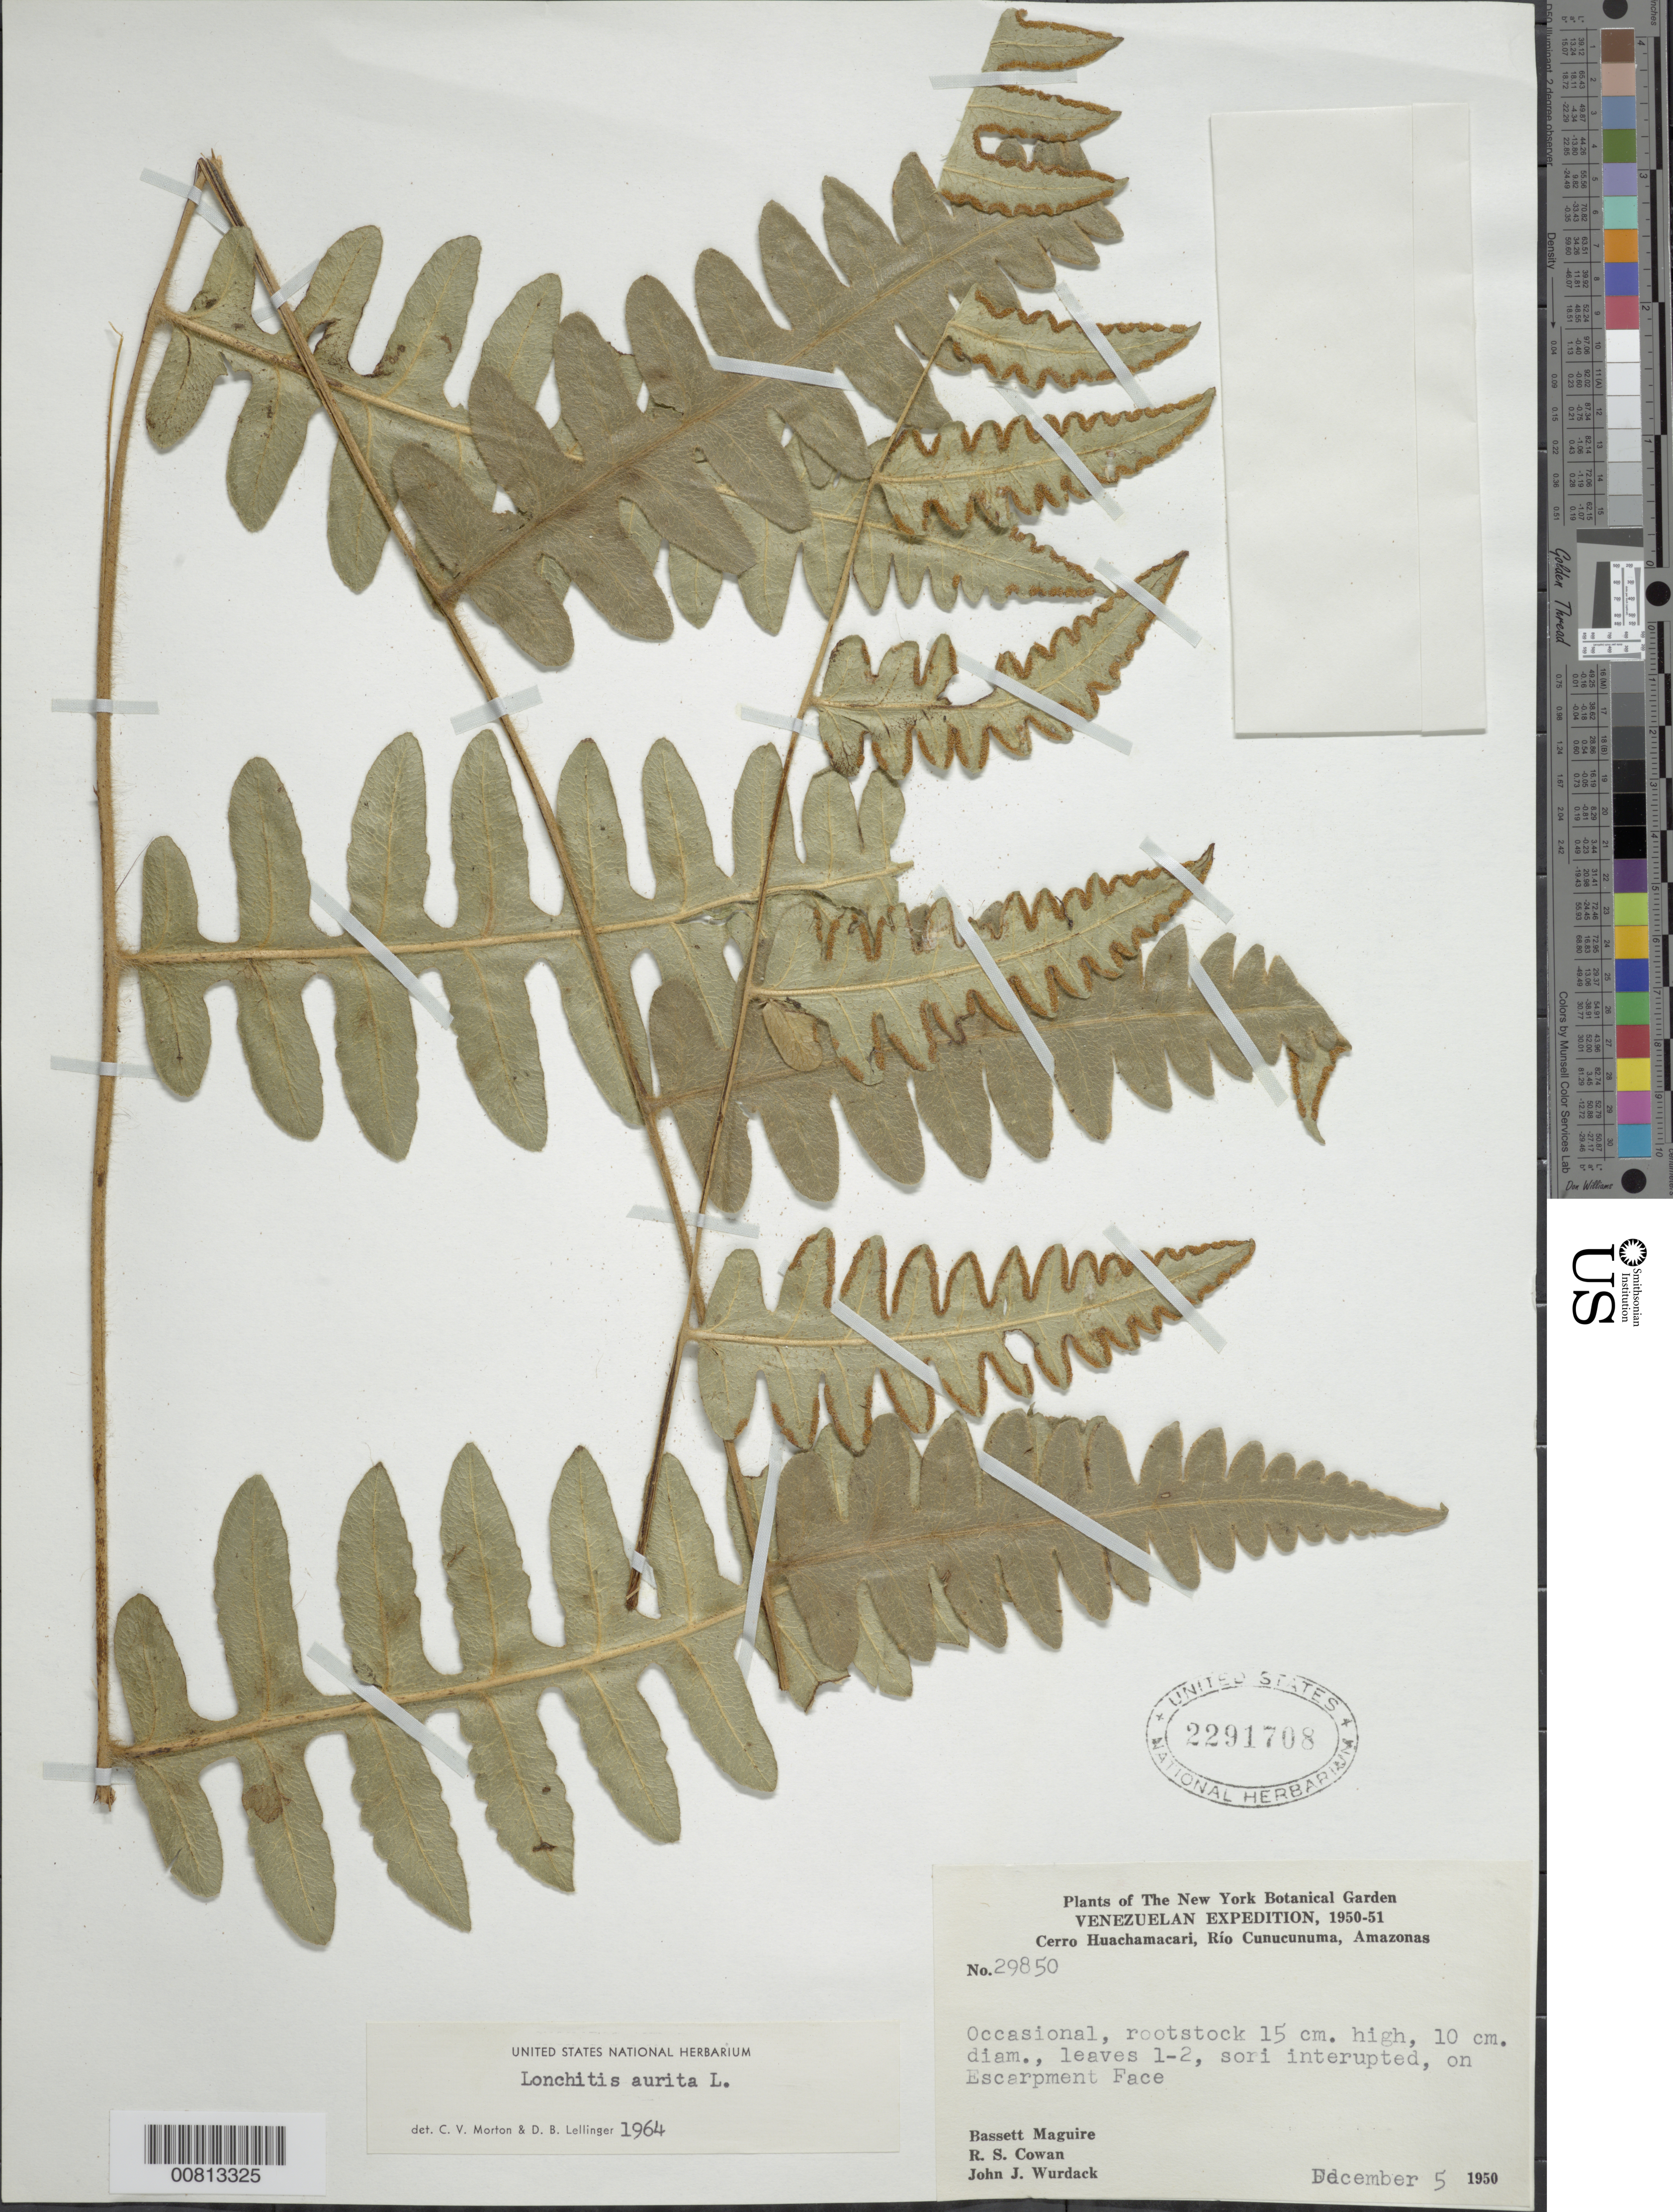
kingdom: Plantae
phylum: Tracheophyta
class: Polypodiopsida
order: Polypodiales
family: Dennstaedtiaceae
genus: Blotiella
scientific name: Blotiella lindeniana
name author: (Hook.) R.M. Tryon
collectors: B. Maguire, R. S. Cowan & J. J. Wurdack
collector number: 29850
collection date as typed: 5-Dec-50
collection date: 1950-12-05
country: Venezuela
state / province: Amazonas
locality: Cerro Huachamacari, Río Cunucunuma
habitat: Escarpment face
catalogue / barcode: US 2291708